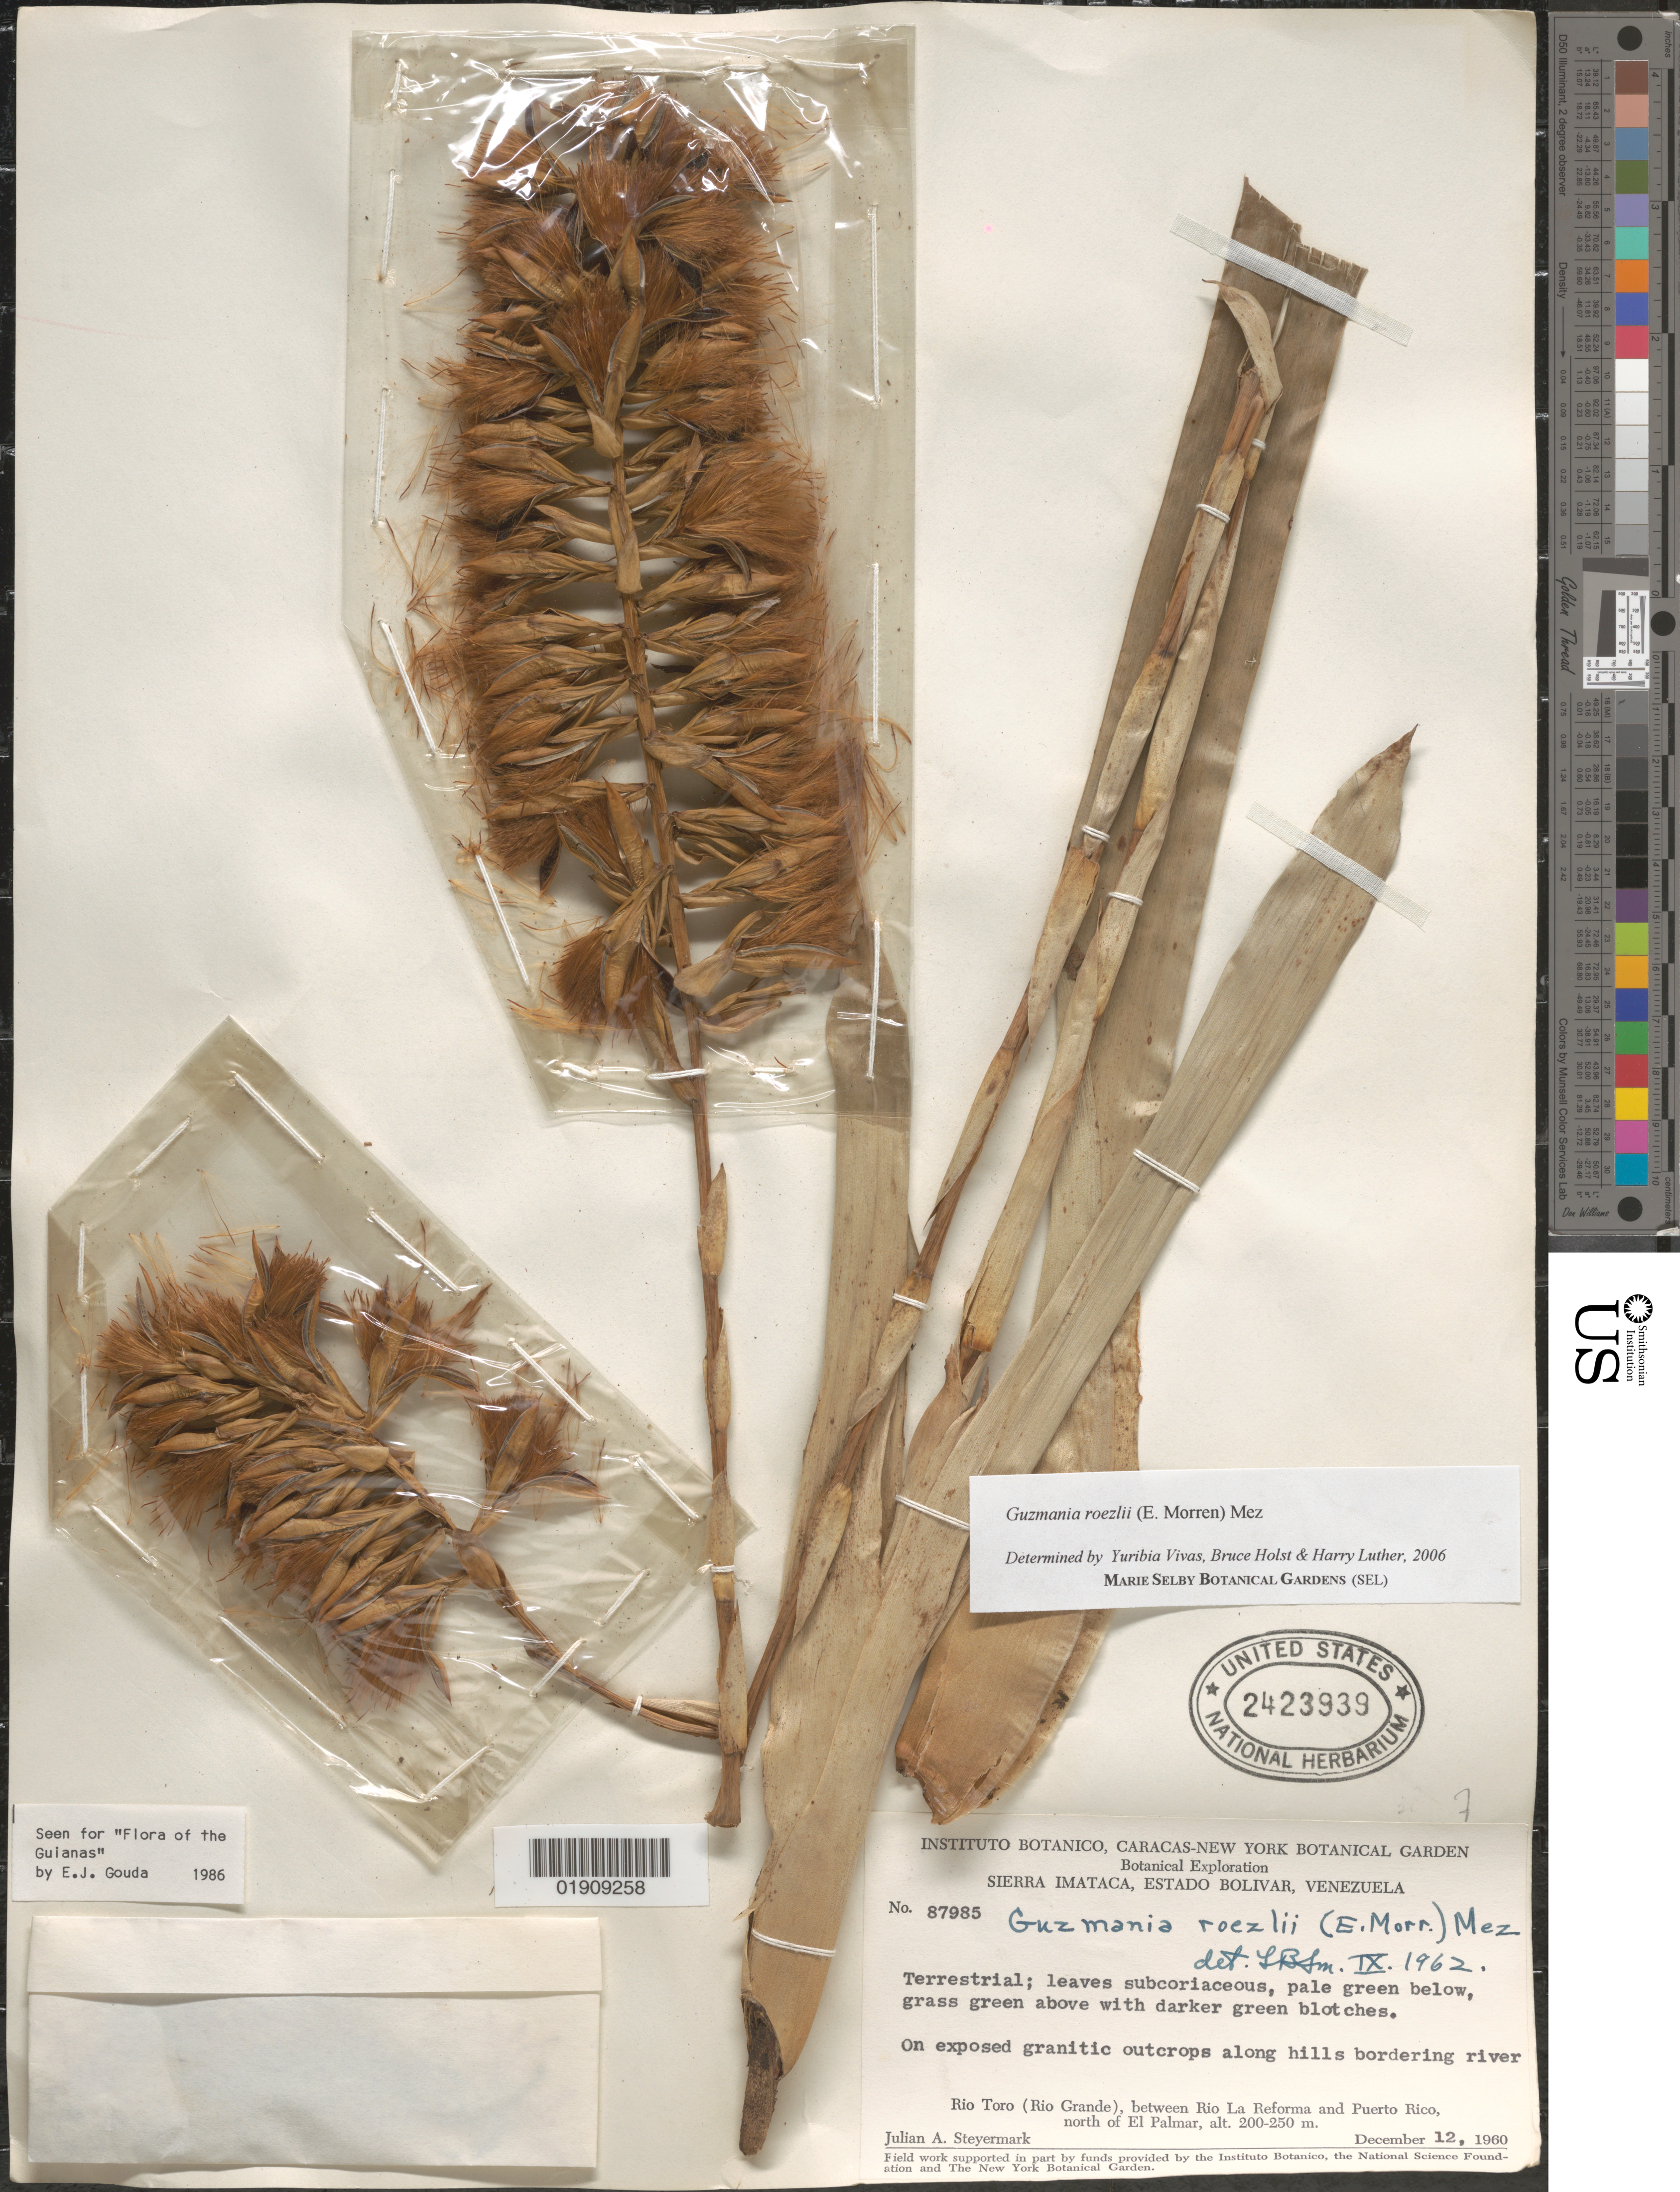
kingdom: Plantae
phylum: Tracheophyta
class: Liliopsida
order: Poales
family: Bromeliaceae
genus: Guzmania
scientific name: Guzmania roezlii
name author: (É. Morren) Mez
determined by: Vivas, Yuribia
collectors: J. Steyermark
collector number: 87985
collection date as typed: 12 Dec 1960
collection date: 1960-12-12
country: Venezuela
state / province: Bolivar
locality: Sierra imataca, rio toro, between rio la feforma and puerto rico, n of el palmar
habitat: On expsed granitic outcrops along hills bordering river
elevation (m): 200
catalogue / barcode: US 2423939